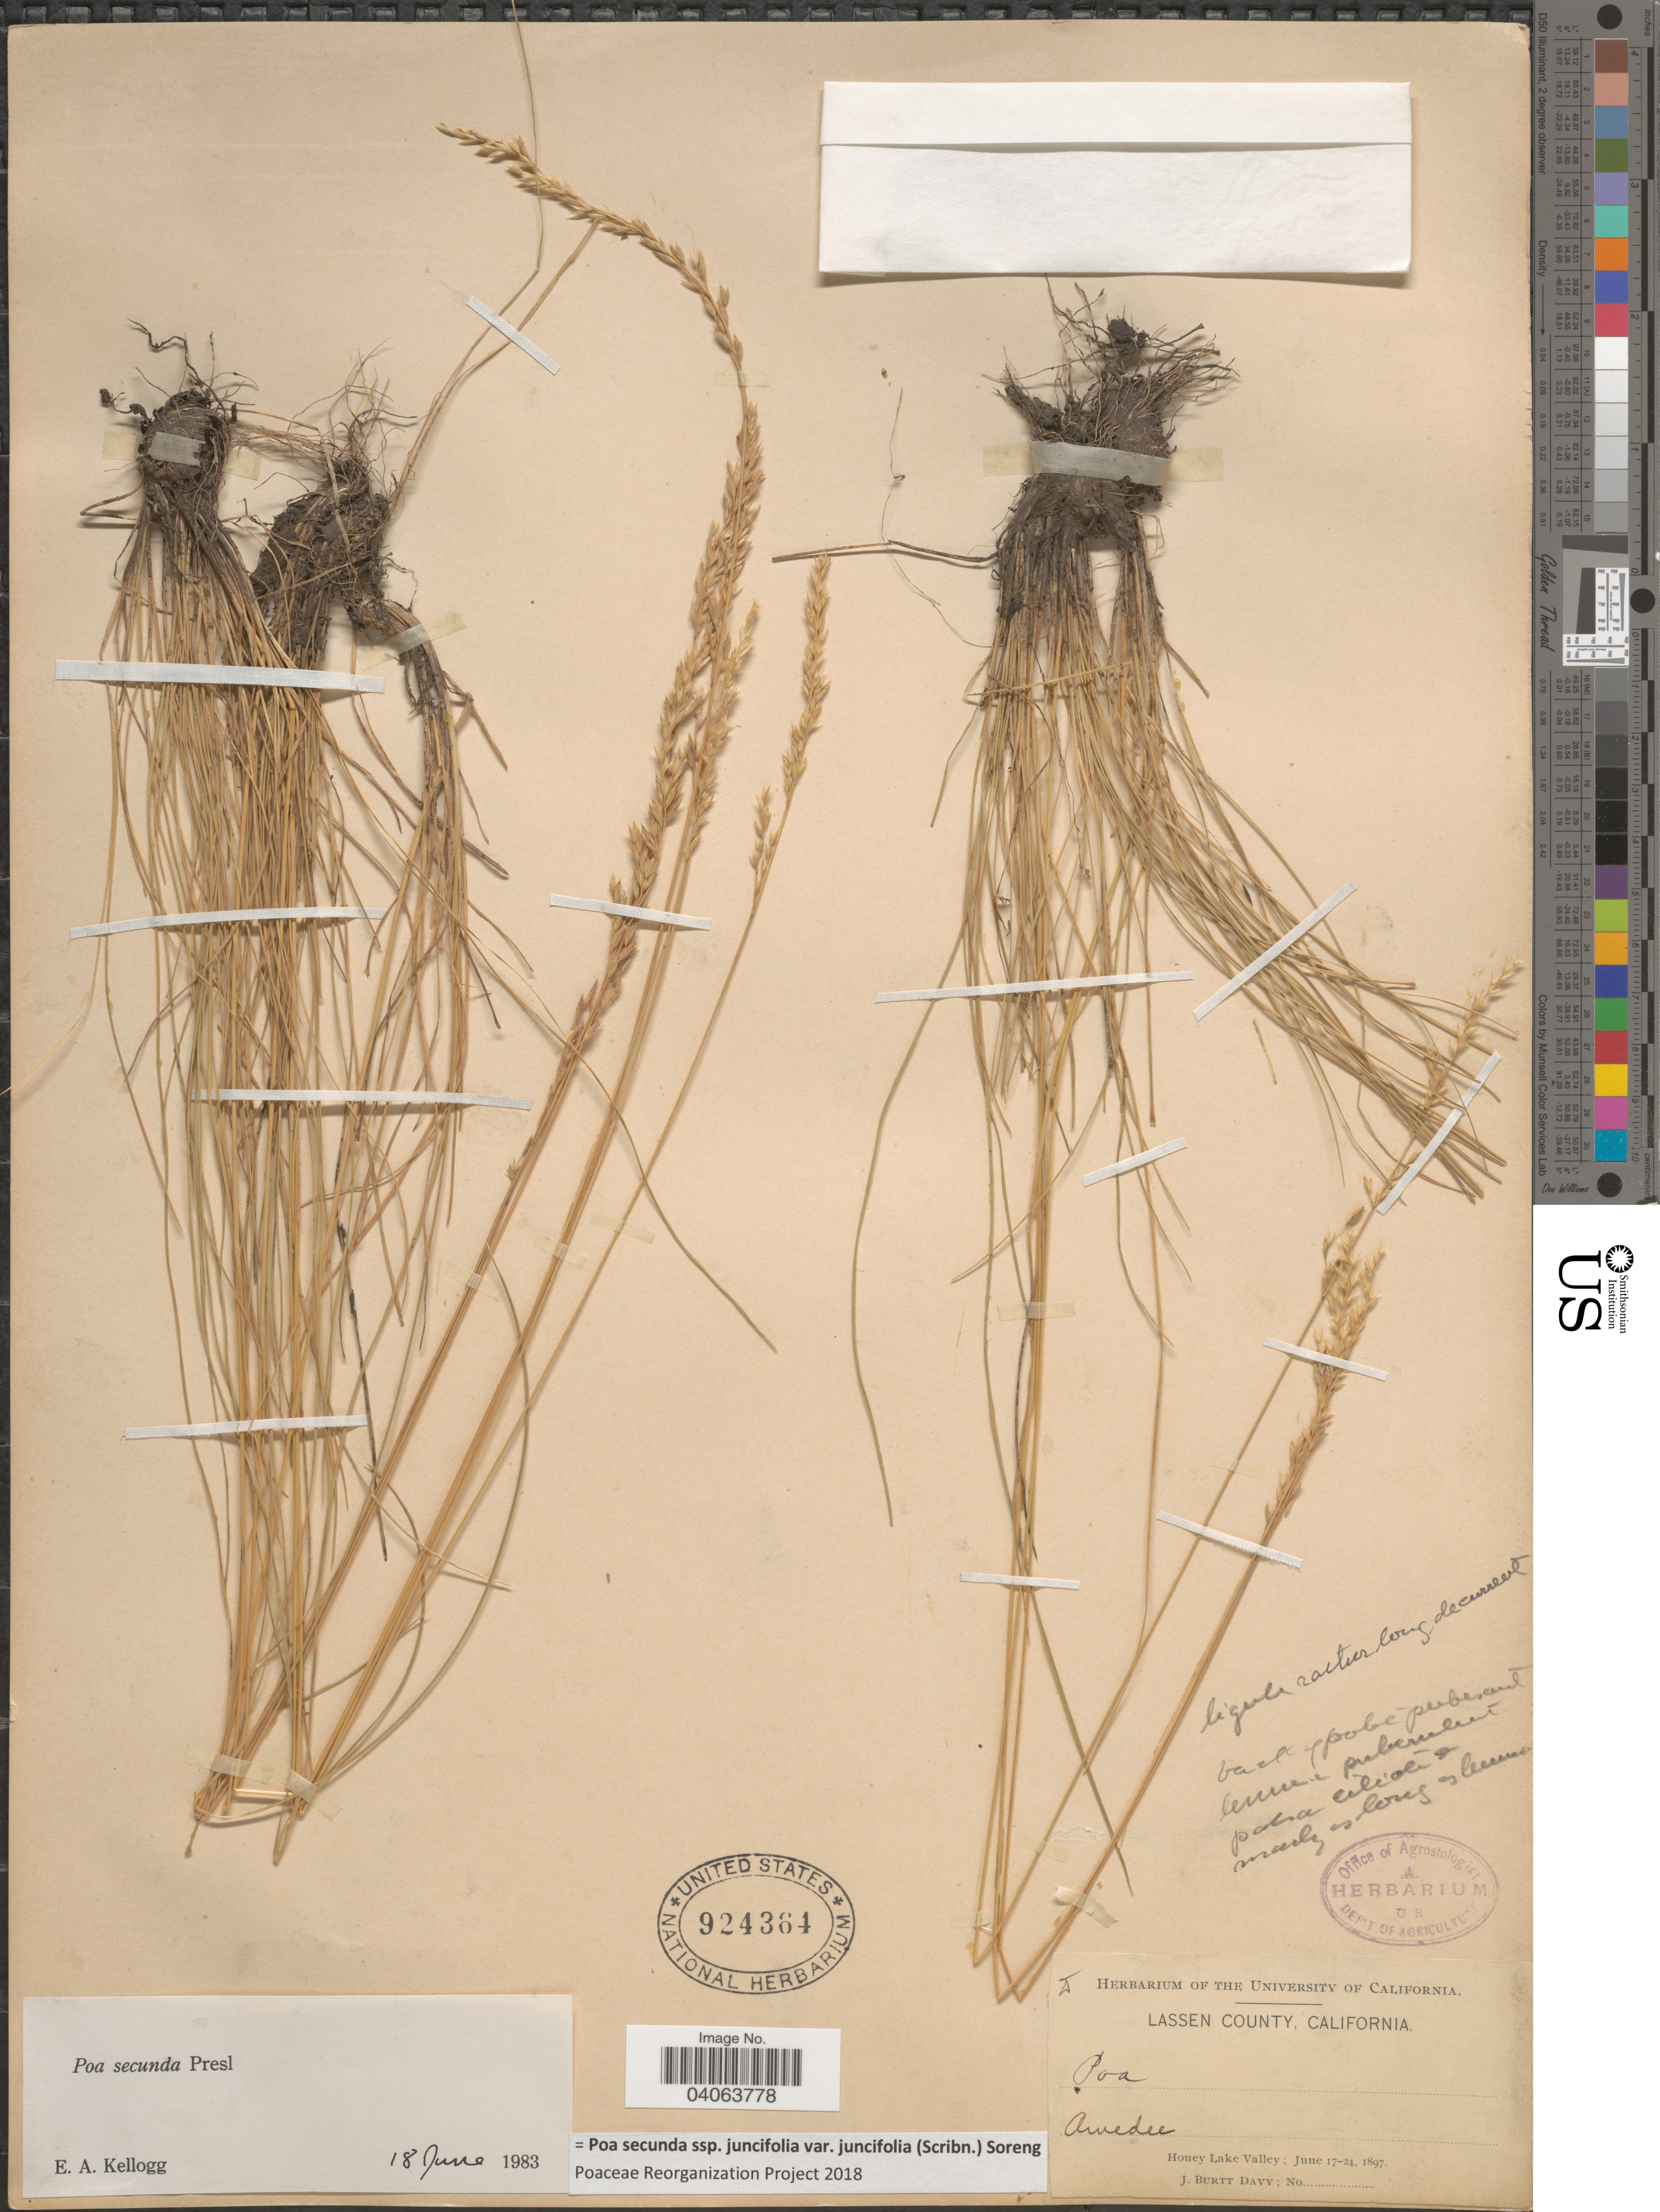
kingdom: Plantae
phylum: Tracheophyta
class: Liliopsida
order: Poales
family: Poaceae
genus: Poa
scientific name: Poa secunda subsp. juncifolia var. juncifolia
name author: (Scribn.) Soreng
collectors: J. Burtt Davy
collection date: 1897-06-17/1897-06-24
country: United States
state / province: California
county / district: Lassen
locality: Lassen County. Amedee. Honey Lake Valley.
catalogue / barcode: US 924364